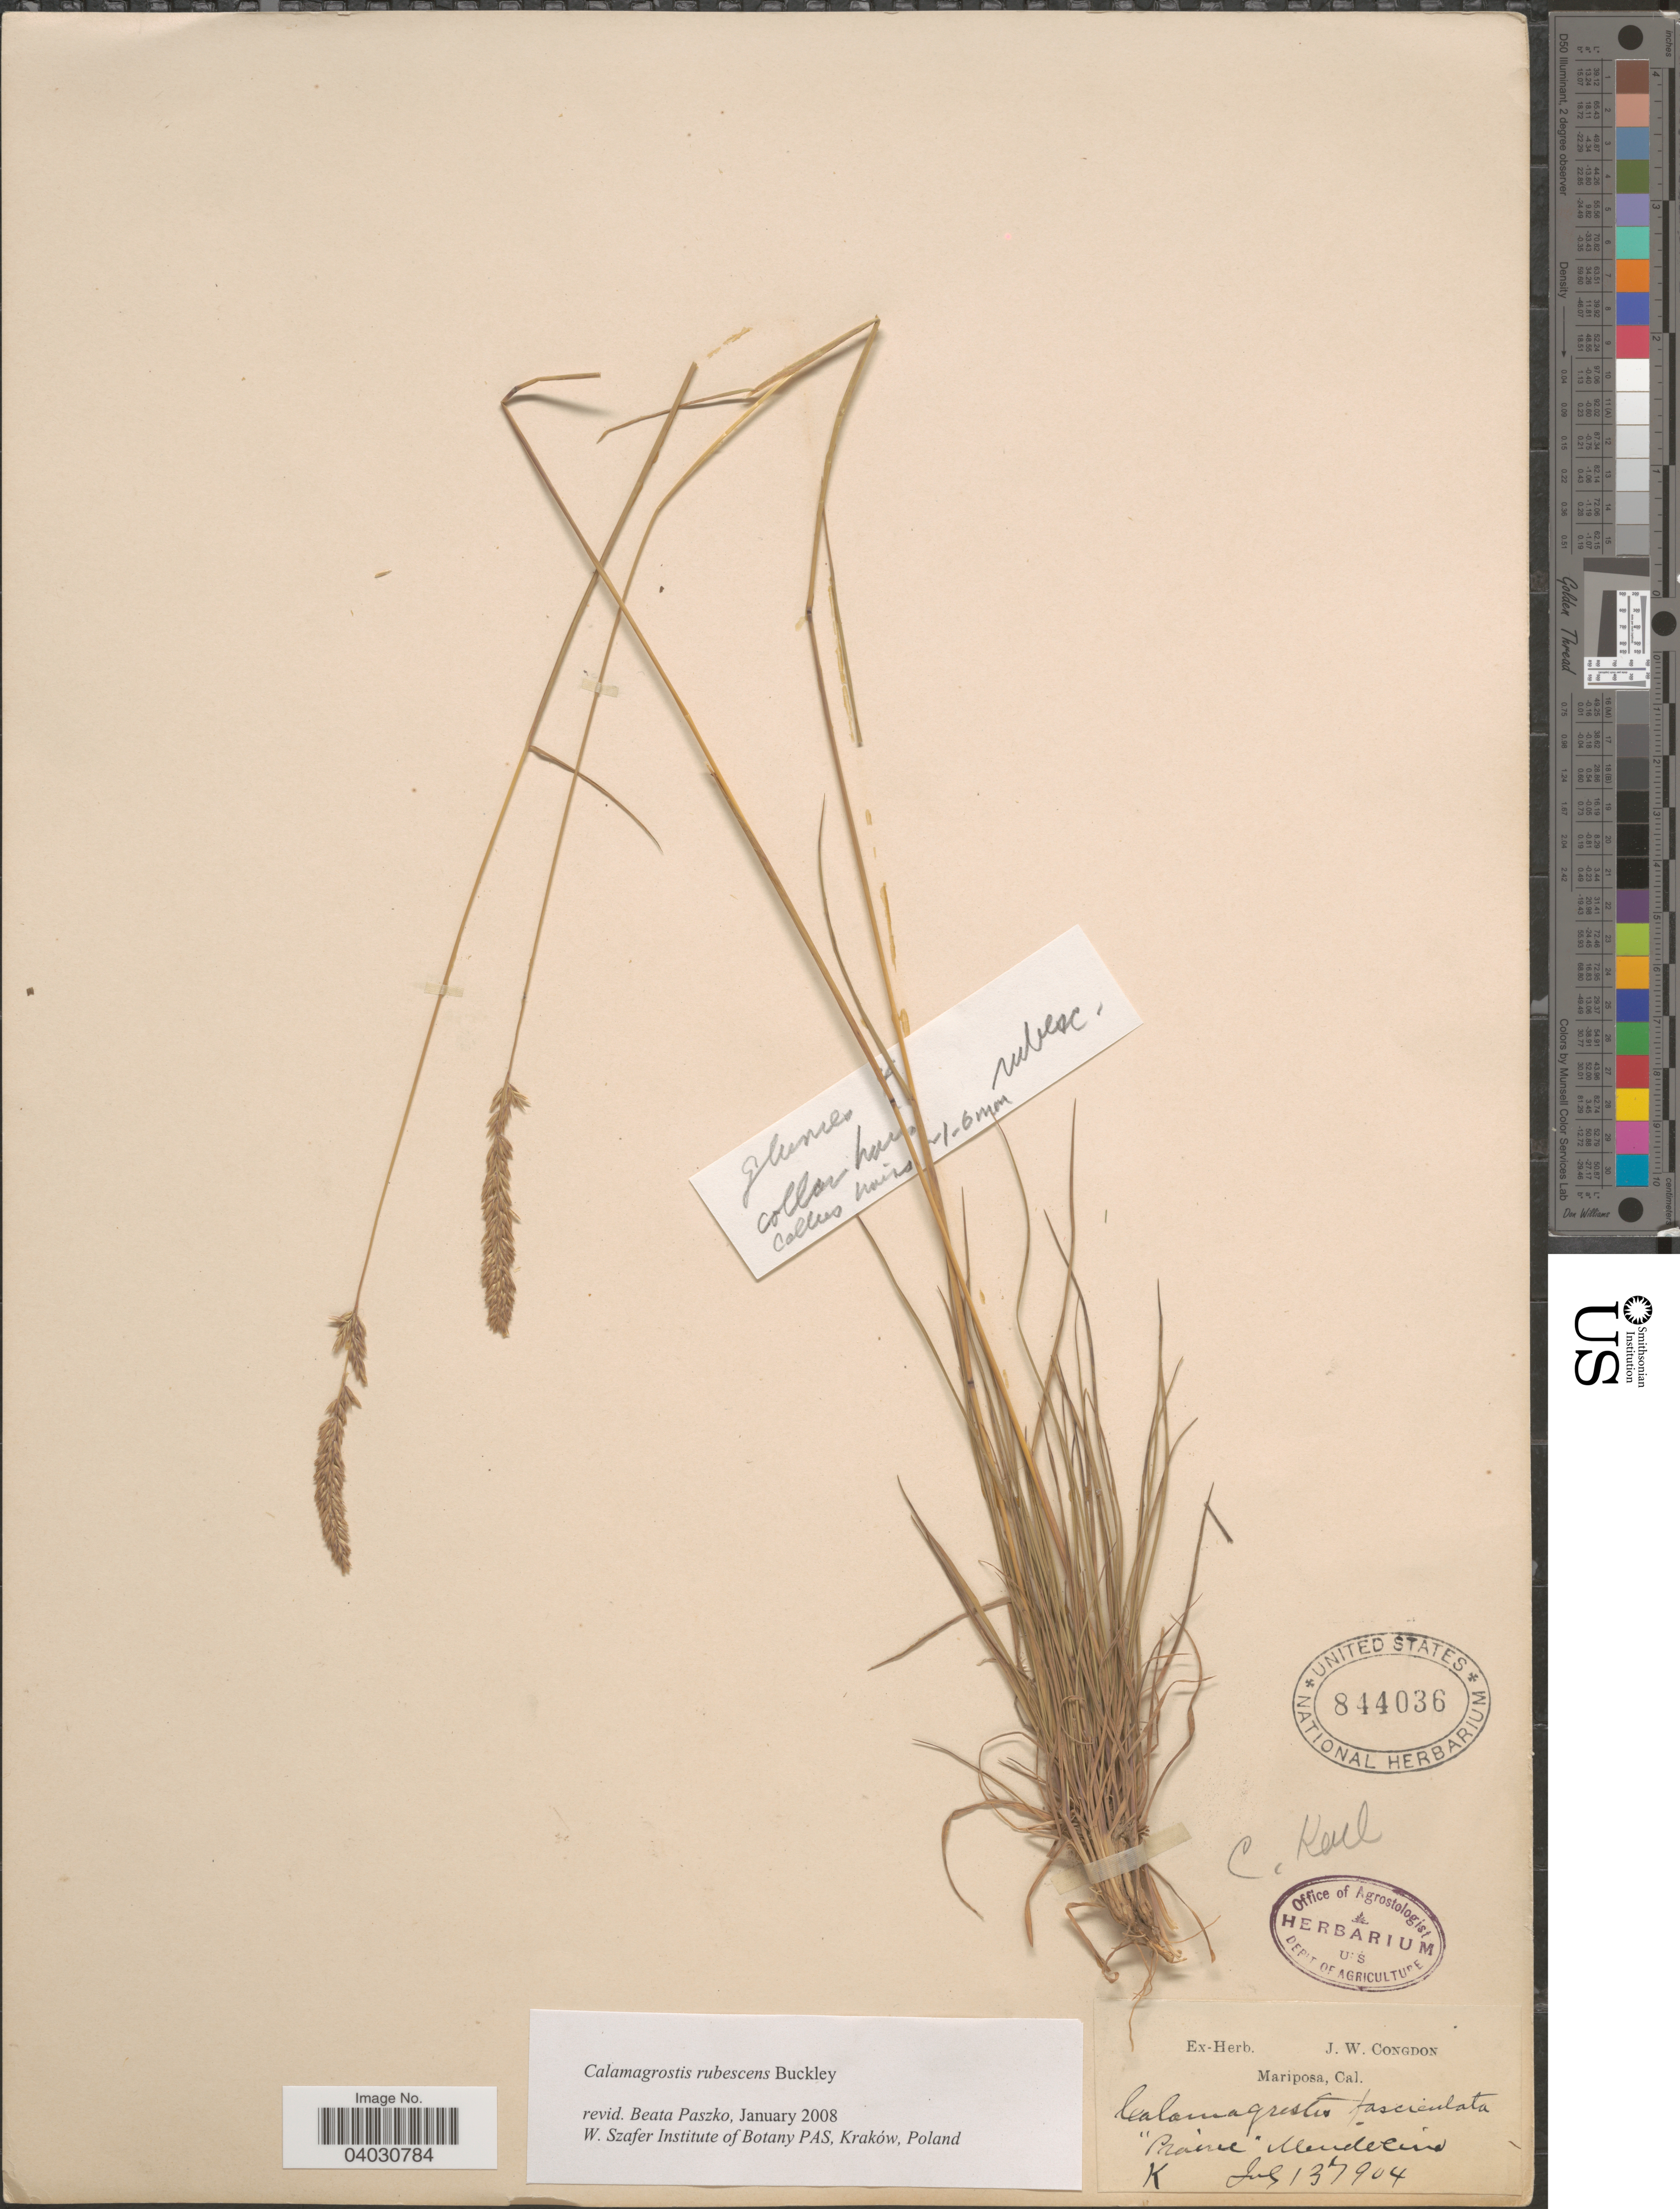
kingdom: Plantae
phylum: Tracheophyta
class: Liliopsida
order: Poales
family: Poaceae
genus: Calamagrostis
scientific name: Calamagrostis rubescens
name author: Buckley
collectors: ex herb. J. W. Congdon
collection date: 1904-07-13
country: United States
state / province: California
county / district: Mendocino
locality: Mendocino.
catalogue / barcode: US 844036